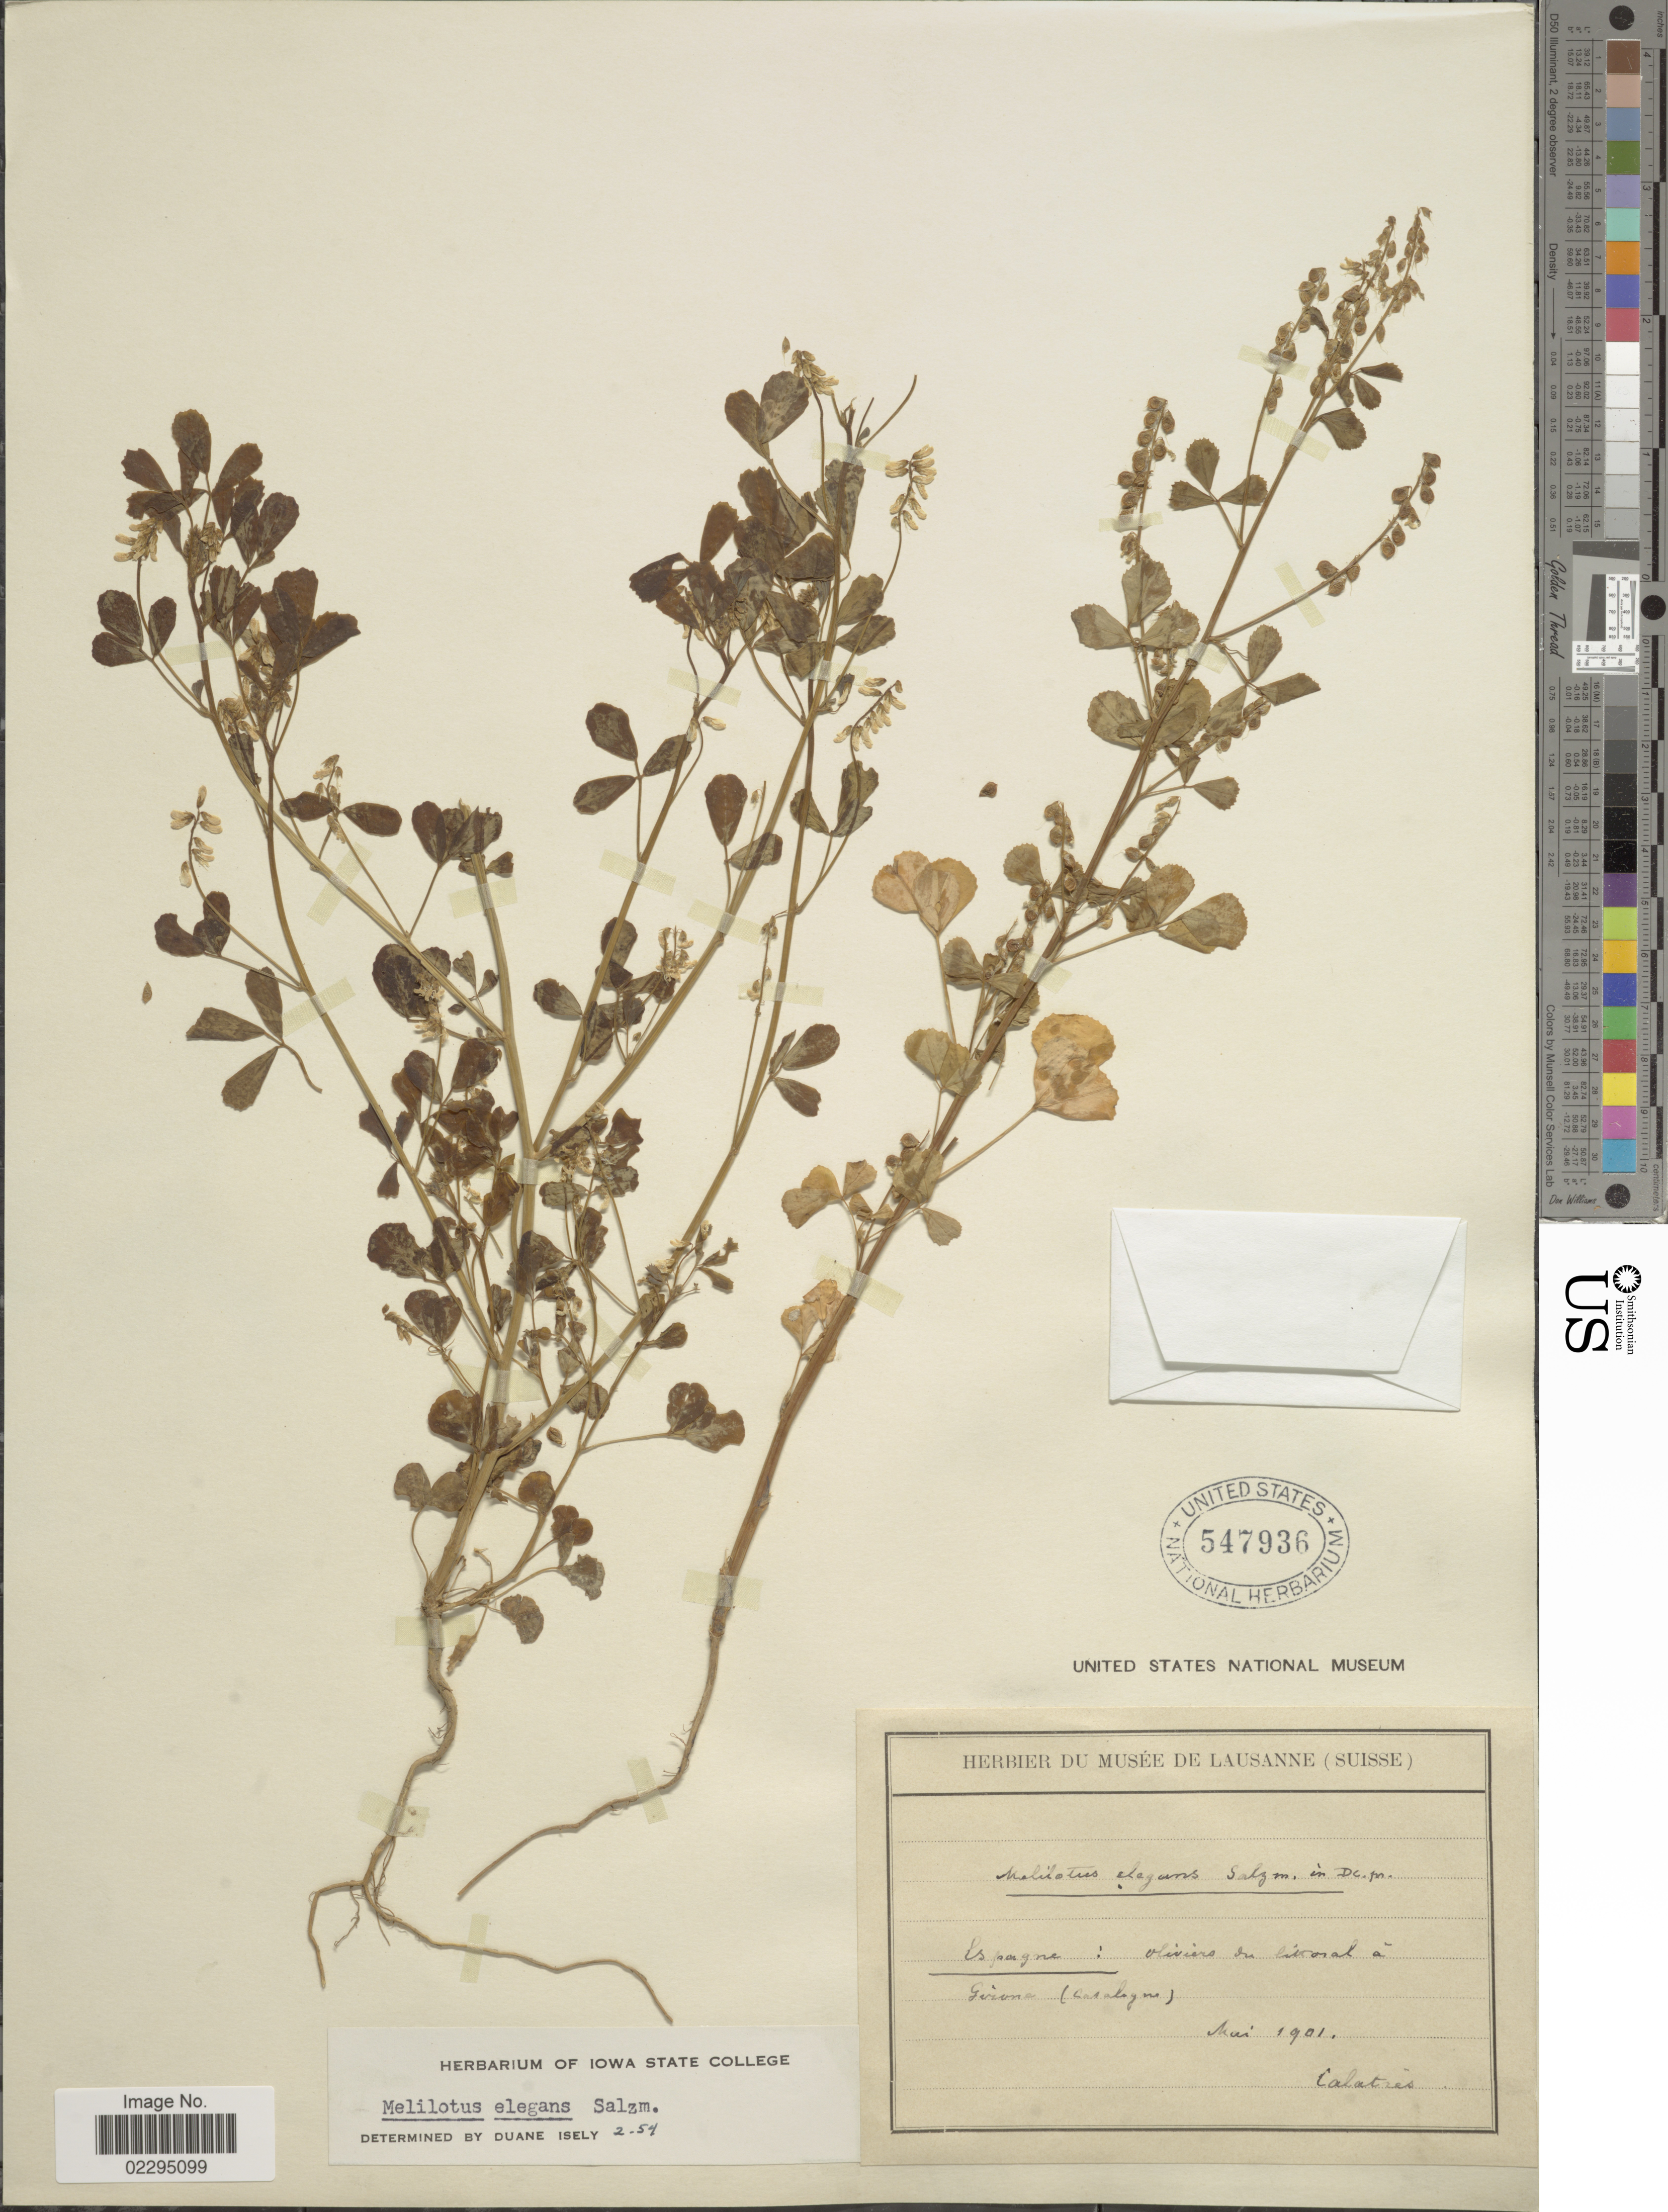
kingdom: Plantae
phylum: Tracheophyta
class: Magnoliopsida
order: Fabales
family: Fabaceae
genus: Melilotus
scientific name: Melilotus elegans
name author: Salzm. ex Ser.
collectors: Calatres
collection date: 1901-05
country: Spain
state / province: Catalunya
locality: Espagne : oliviers du litoral a Girona (Catalogne).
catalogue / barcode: US 547936